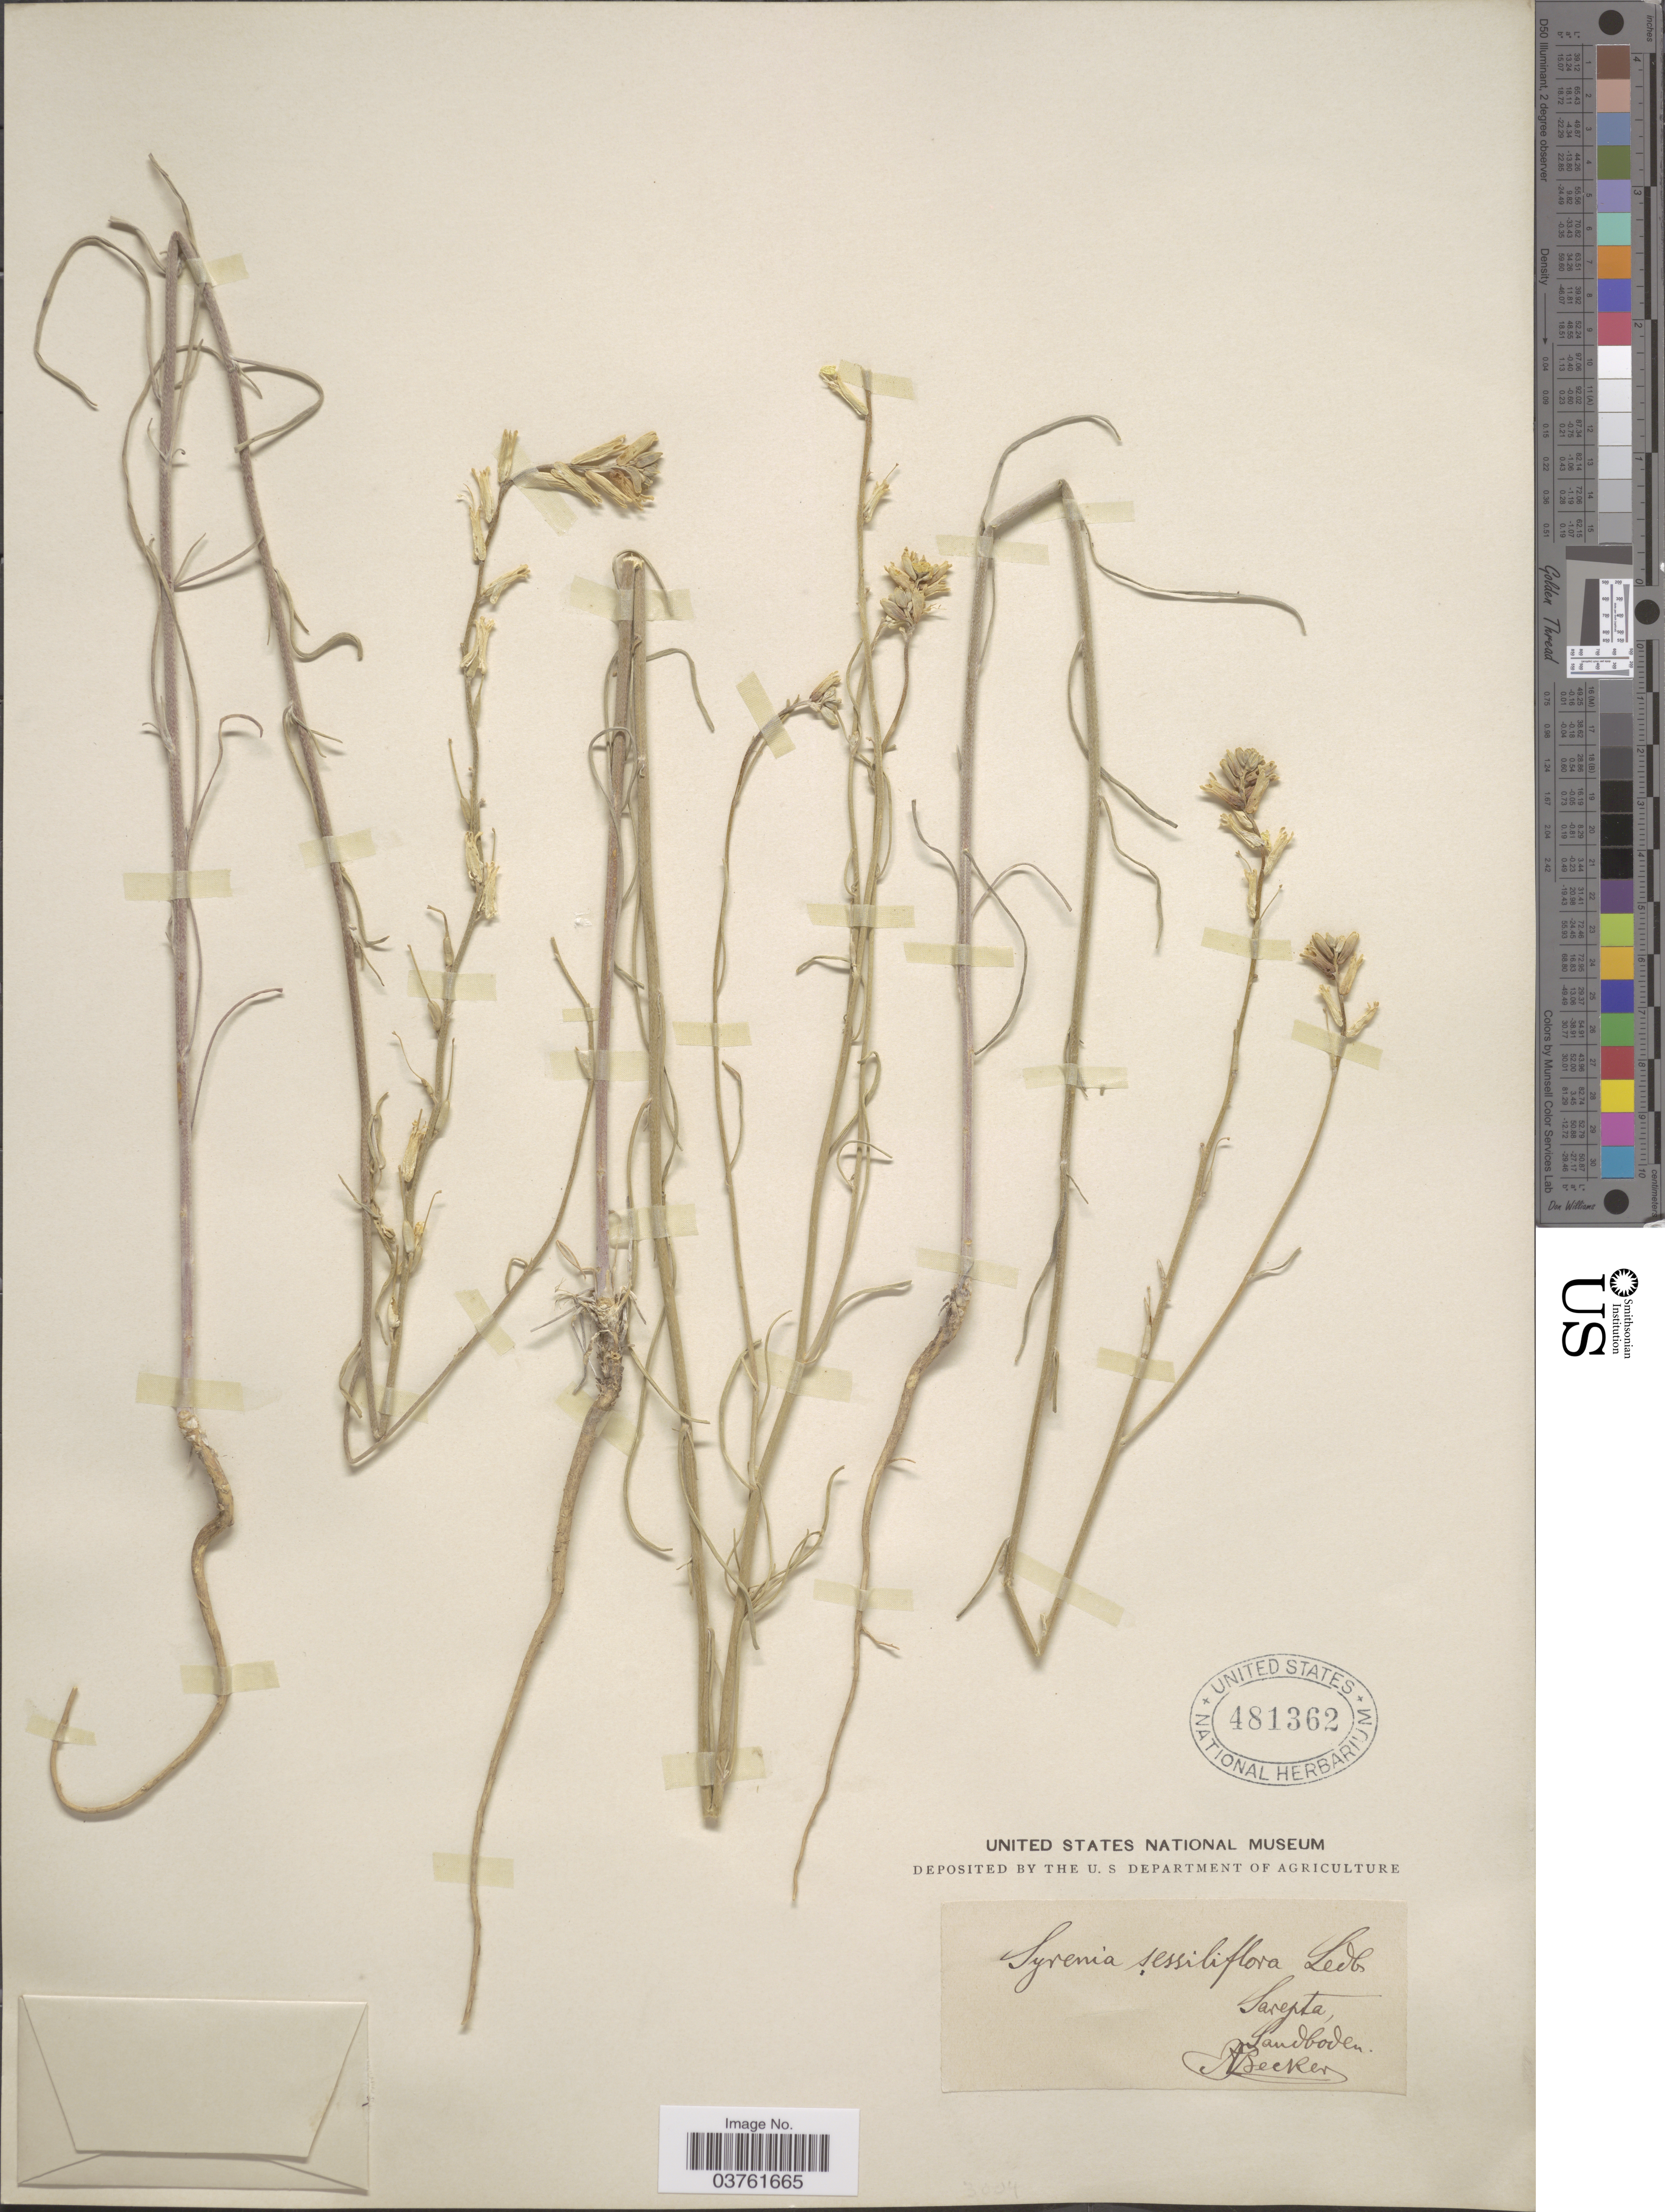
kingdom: Plantae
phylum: Tracheophyta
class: Magnoliopsida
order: Brassicales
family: Brassicaceae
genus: Erysimum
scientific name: Erysimum sessiliflorum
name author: W.T. Aiton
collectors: A. Becker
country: Russian Federation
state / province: Volgograd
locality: Sarepta, Sandboden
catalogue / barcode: US 481362